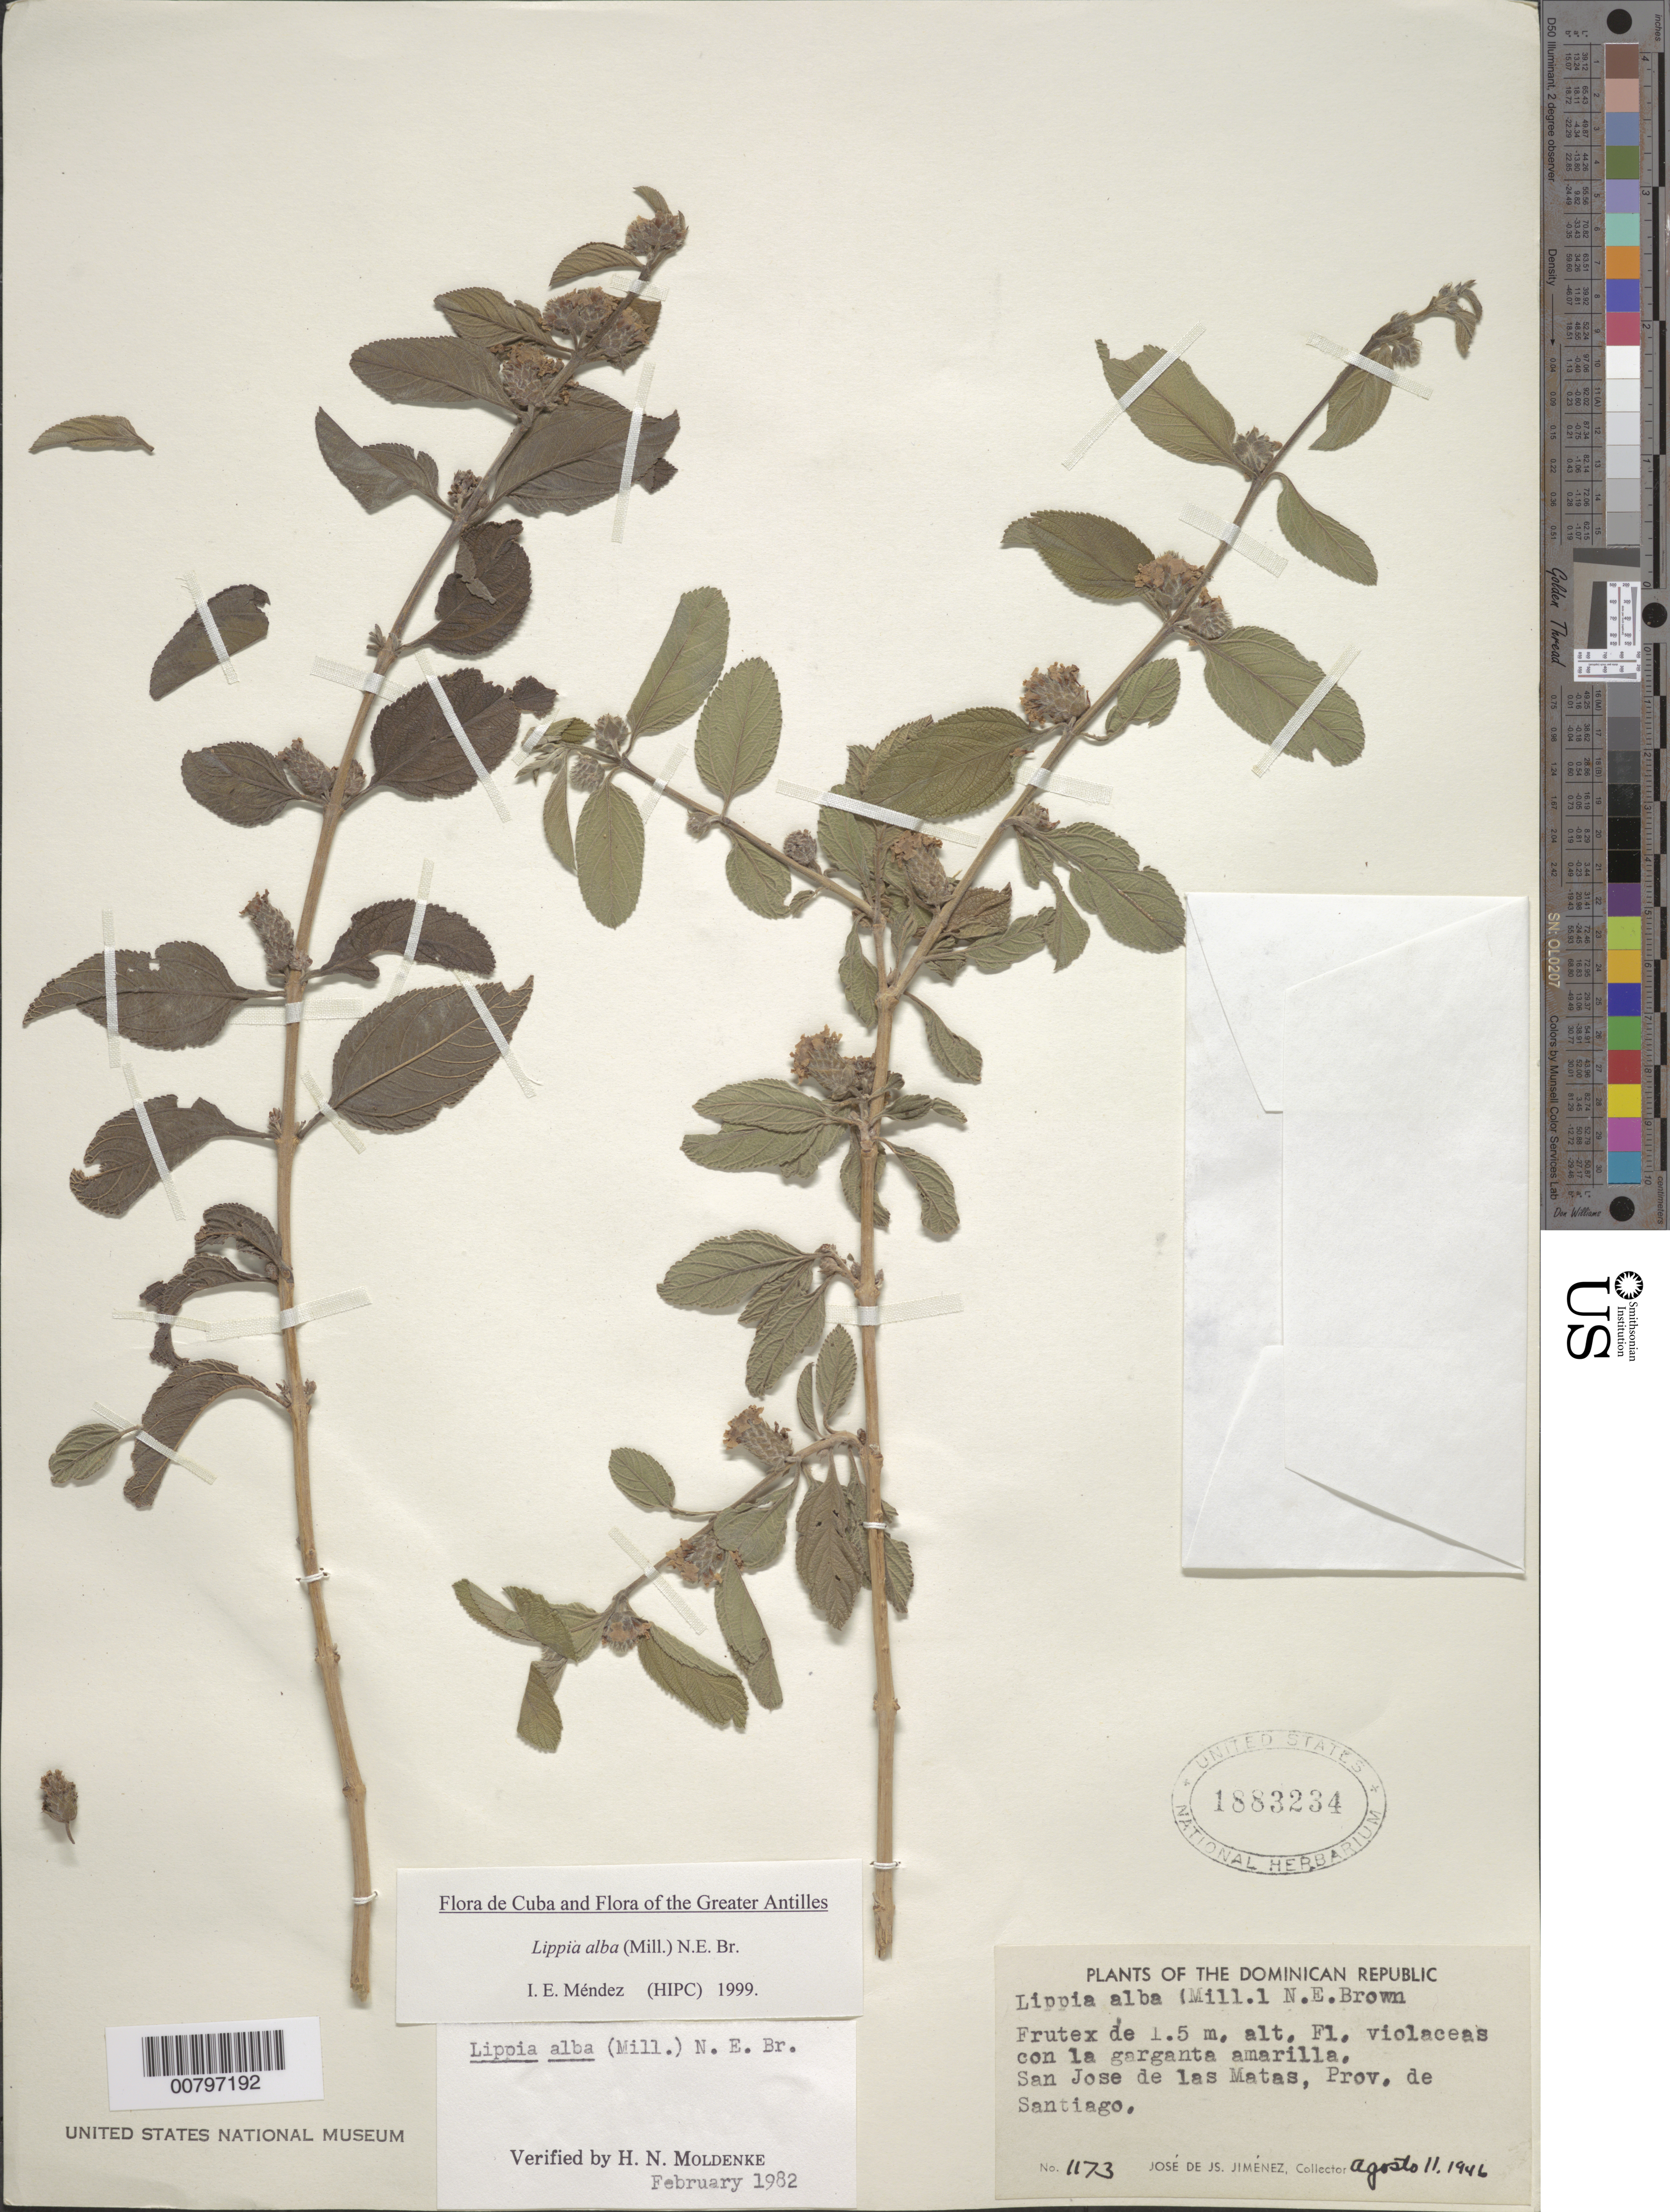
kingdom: Plantae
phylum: Tracheophyta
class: Magnoliopsida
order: Lamiales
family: Verbenaceae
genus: Lippia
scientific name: Lippia alba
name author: (Mill.) N.E. Br. ex Britton & P. Wilson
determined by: Méndez, Isidro E., (HIPC)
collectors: J. J. Jiménez Almonte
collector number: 1173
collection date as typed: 11 Aug 1946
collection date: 1946-08-11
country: Dominican Republic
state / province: Santiago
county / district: San José de las Matas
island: Hispaniola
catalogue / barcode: US 1883234